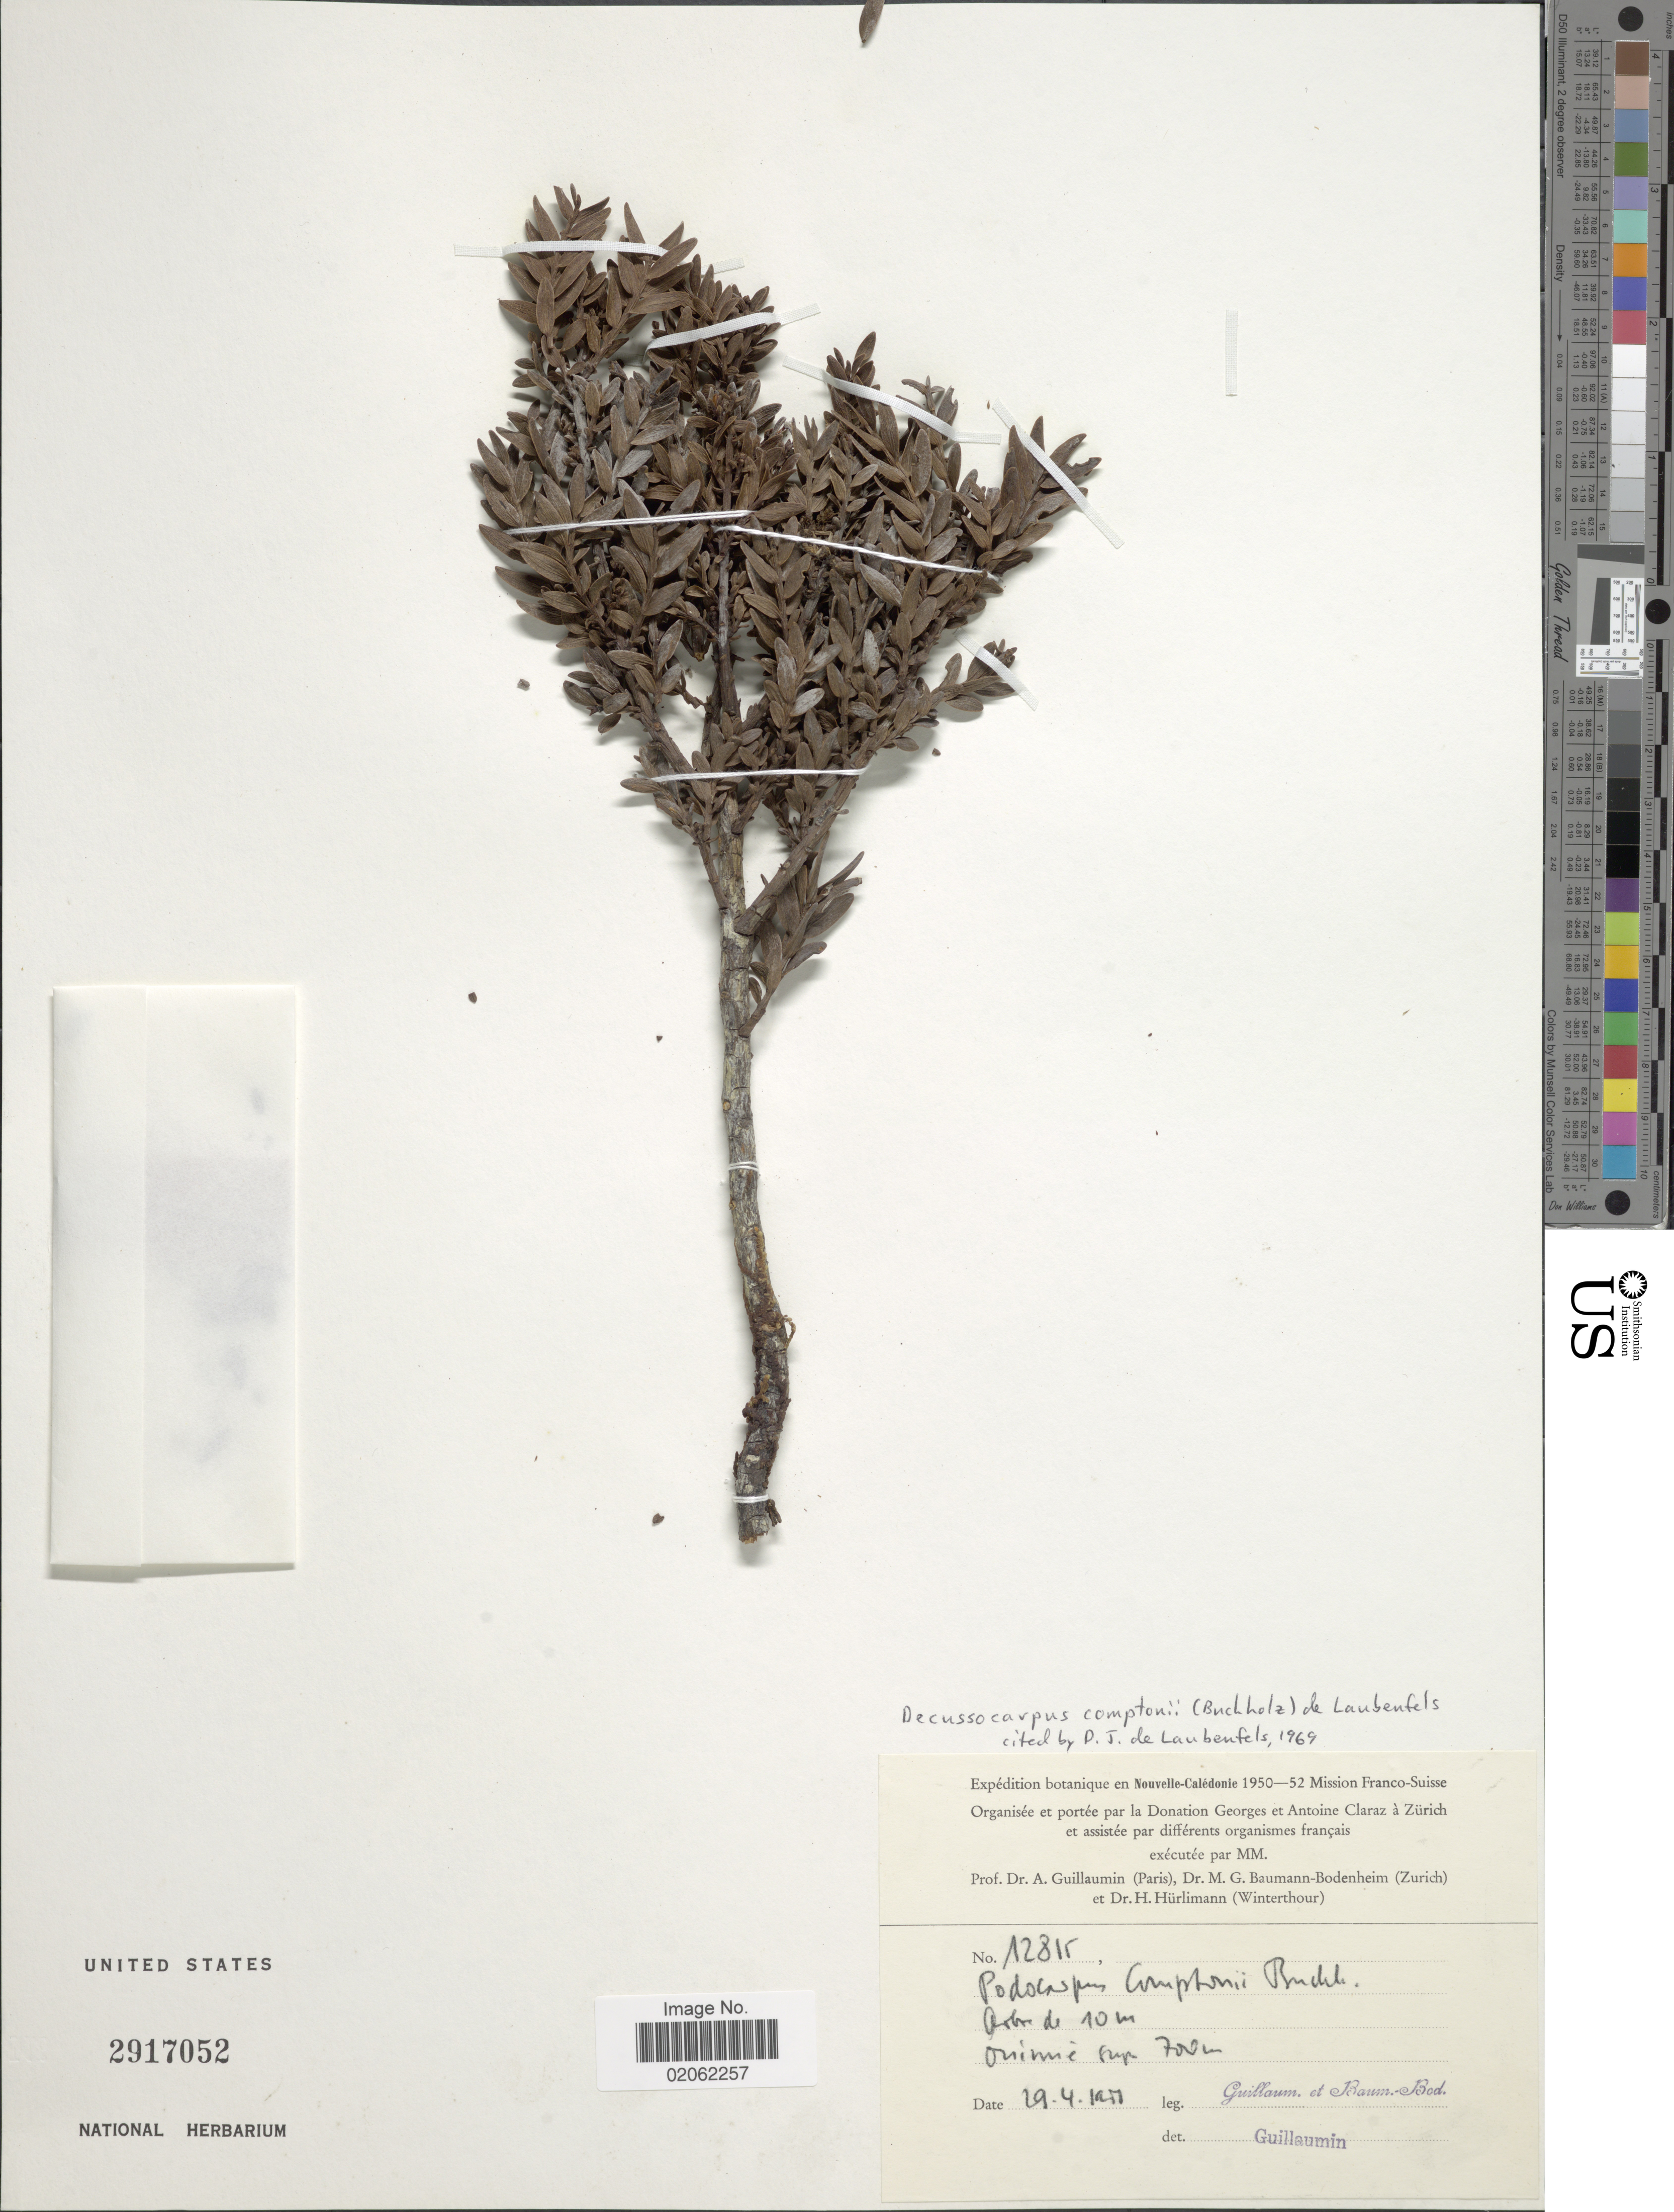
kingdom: Plantae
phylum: Tracheophyta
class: Pinopsida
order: Pinales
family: Podocarpaceae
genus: Decussocarpus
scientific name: Decussocarpus comptonii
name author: (J. Buchholz) de Laub.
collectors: A. Guillaumin & M. G. Baumann-Bodenheim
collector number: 12815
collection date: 1950-04-29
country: New Caledonia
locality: Onimic Gap [interpreted]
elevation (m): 700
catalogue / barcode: US 2917052